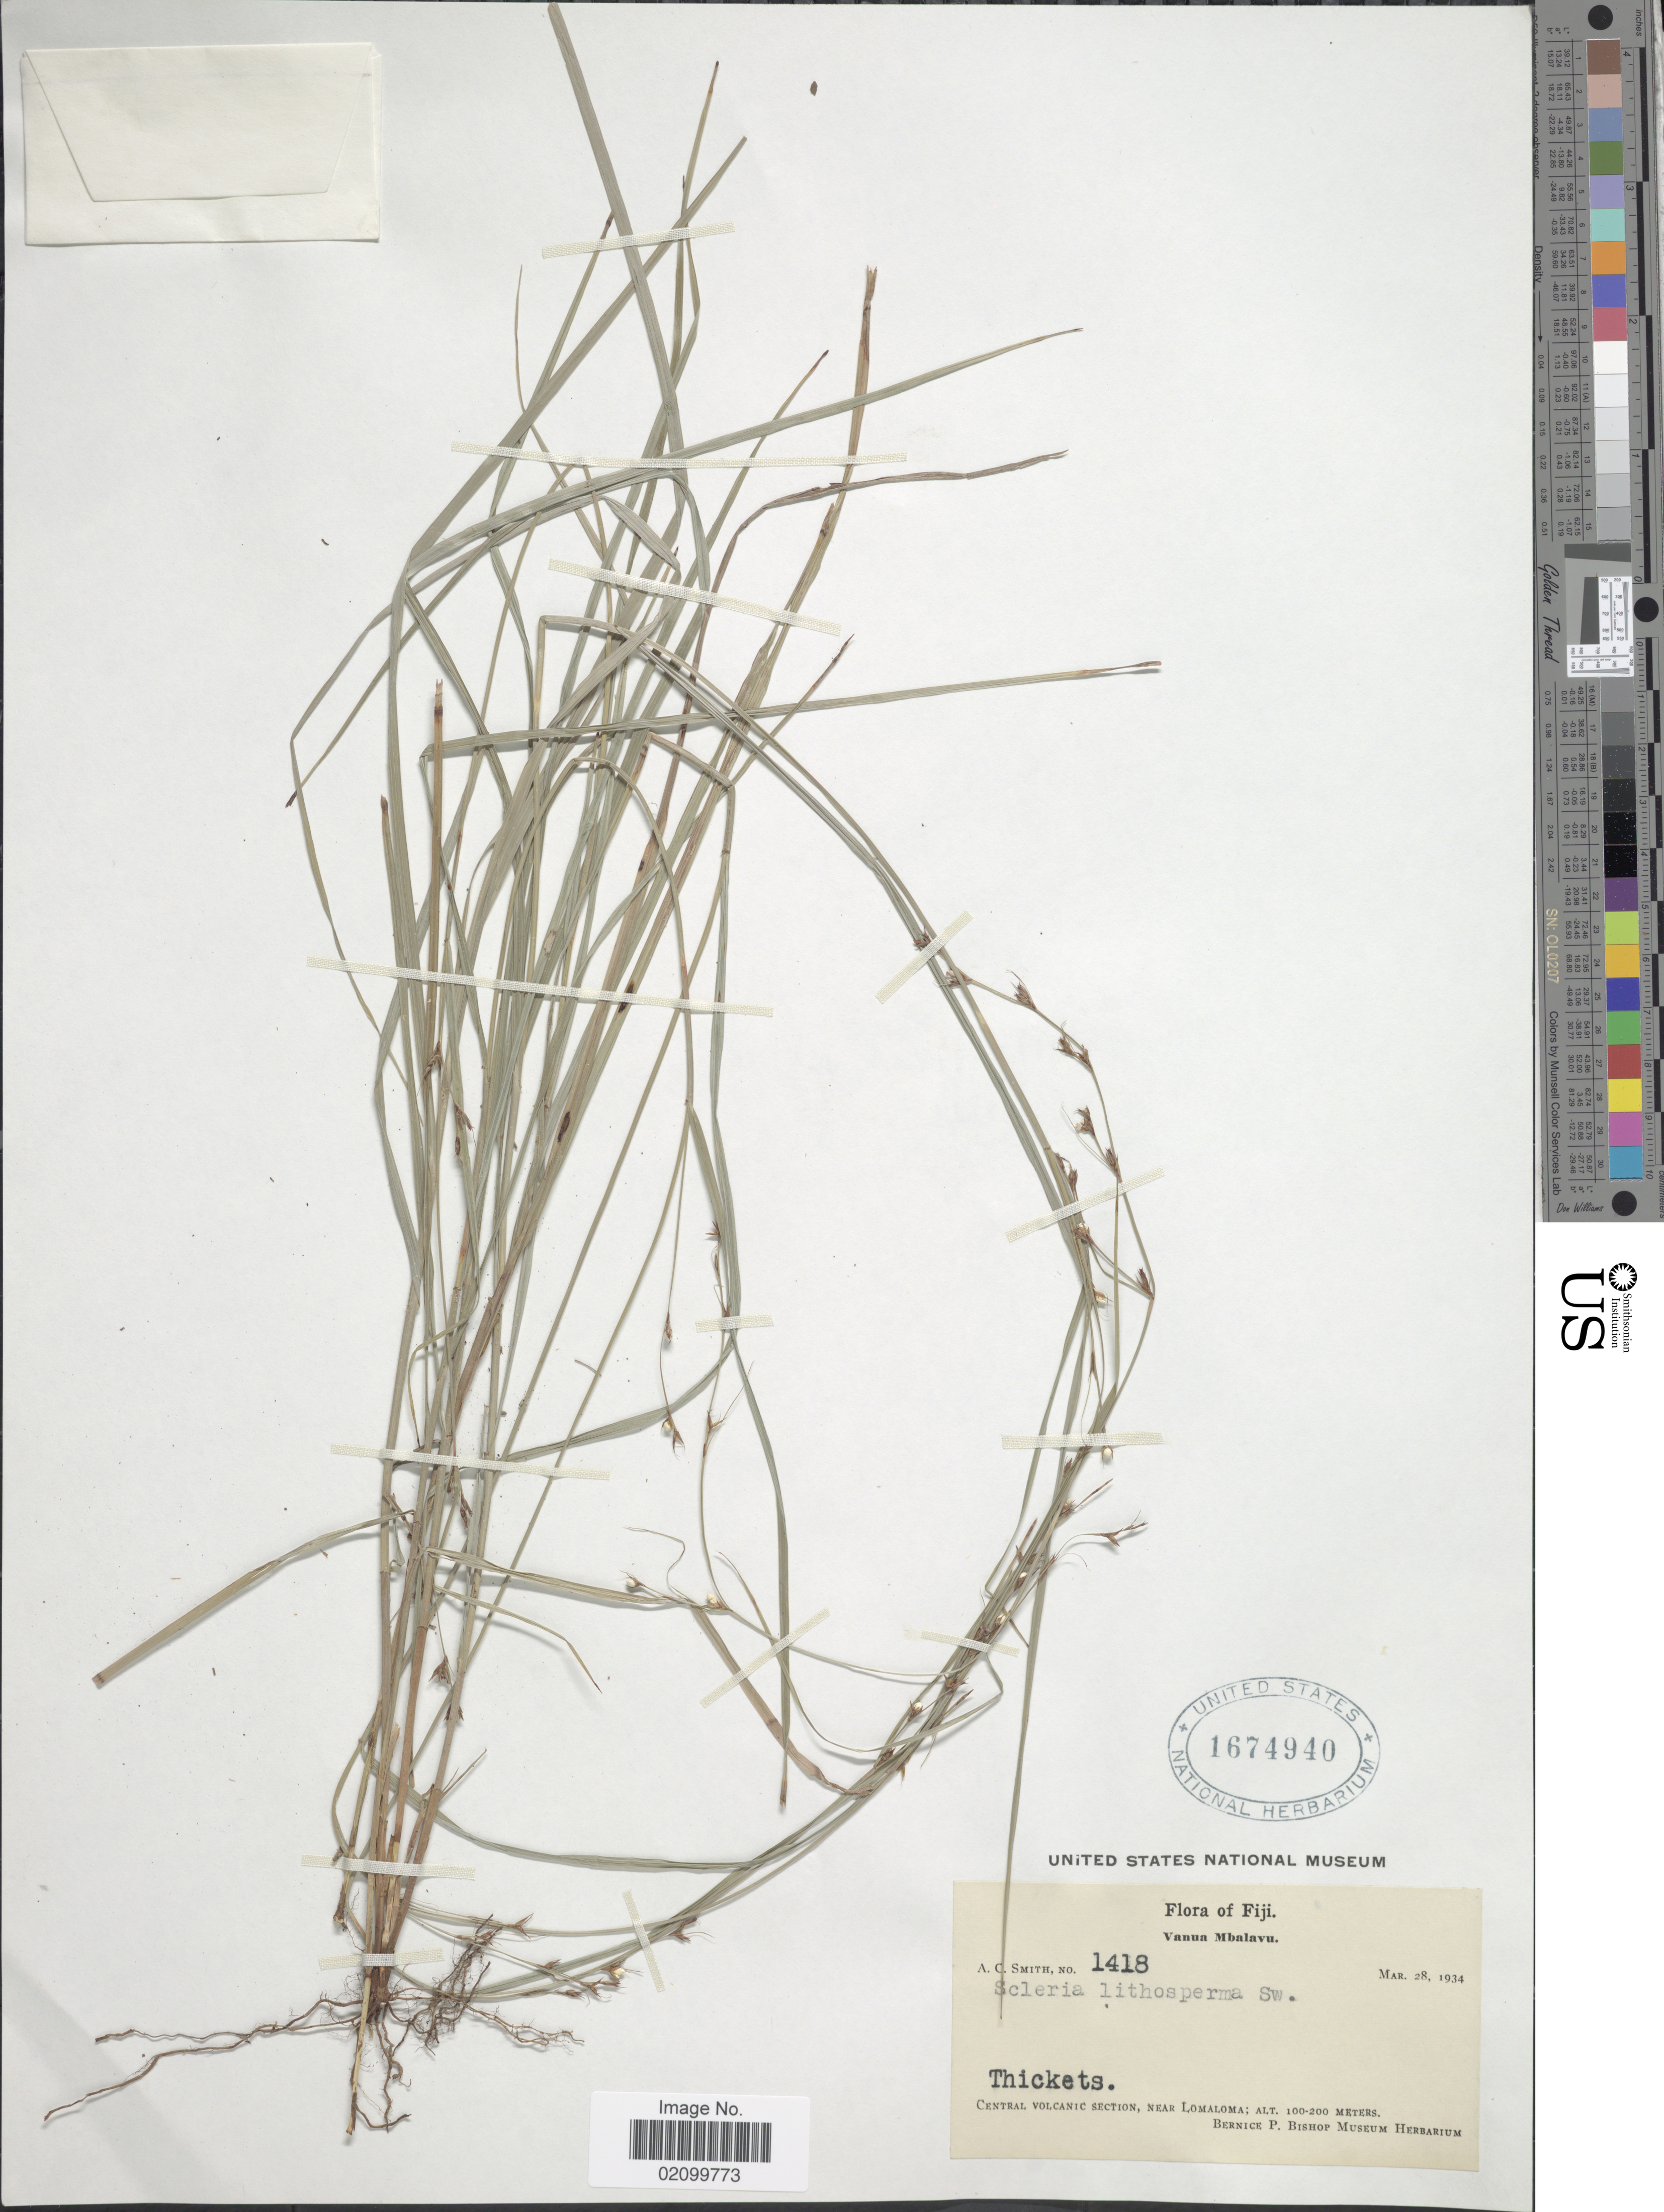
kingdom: Plantae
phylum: Tracheophyta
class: Liliopsida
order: Poales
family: Cyperaceae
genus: Scleria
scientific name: Scleria lithosperma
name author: (L.) Sw.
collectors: A. C. Smith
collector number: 1418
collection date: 1934-03-28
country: Fiji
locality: Vanua Mbalavu. Central volcanic Section, near Lomaloma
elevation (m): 100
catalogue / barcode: US 1674940